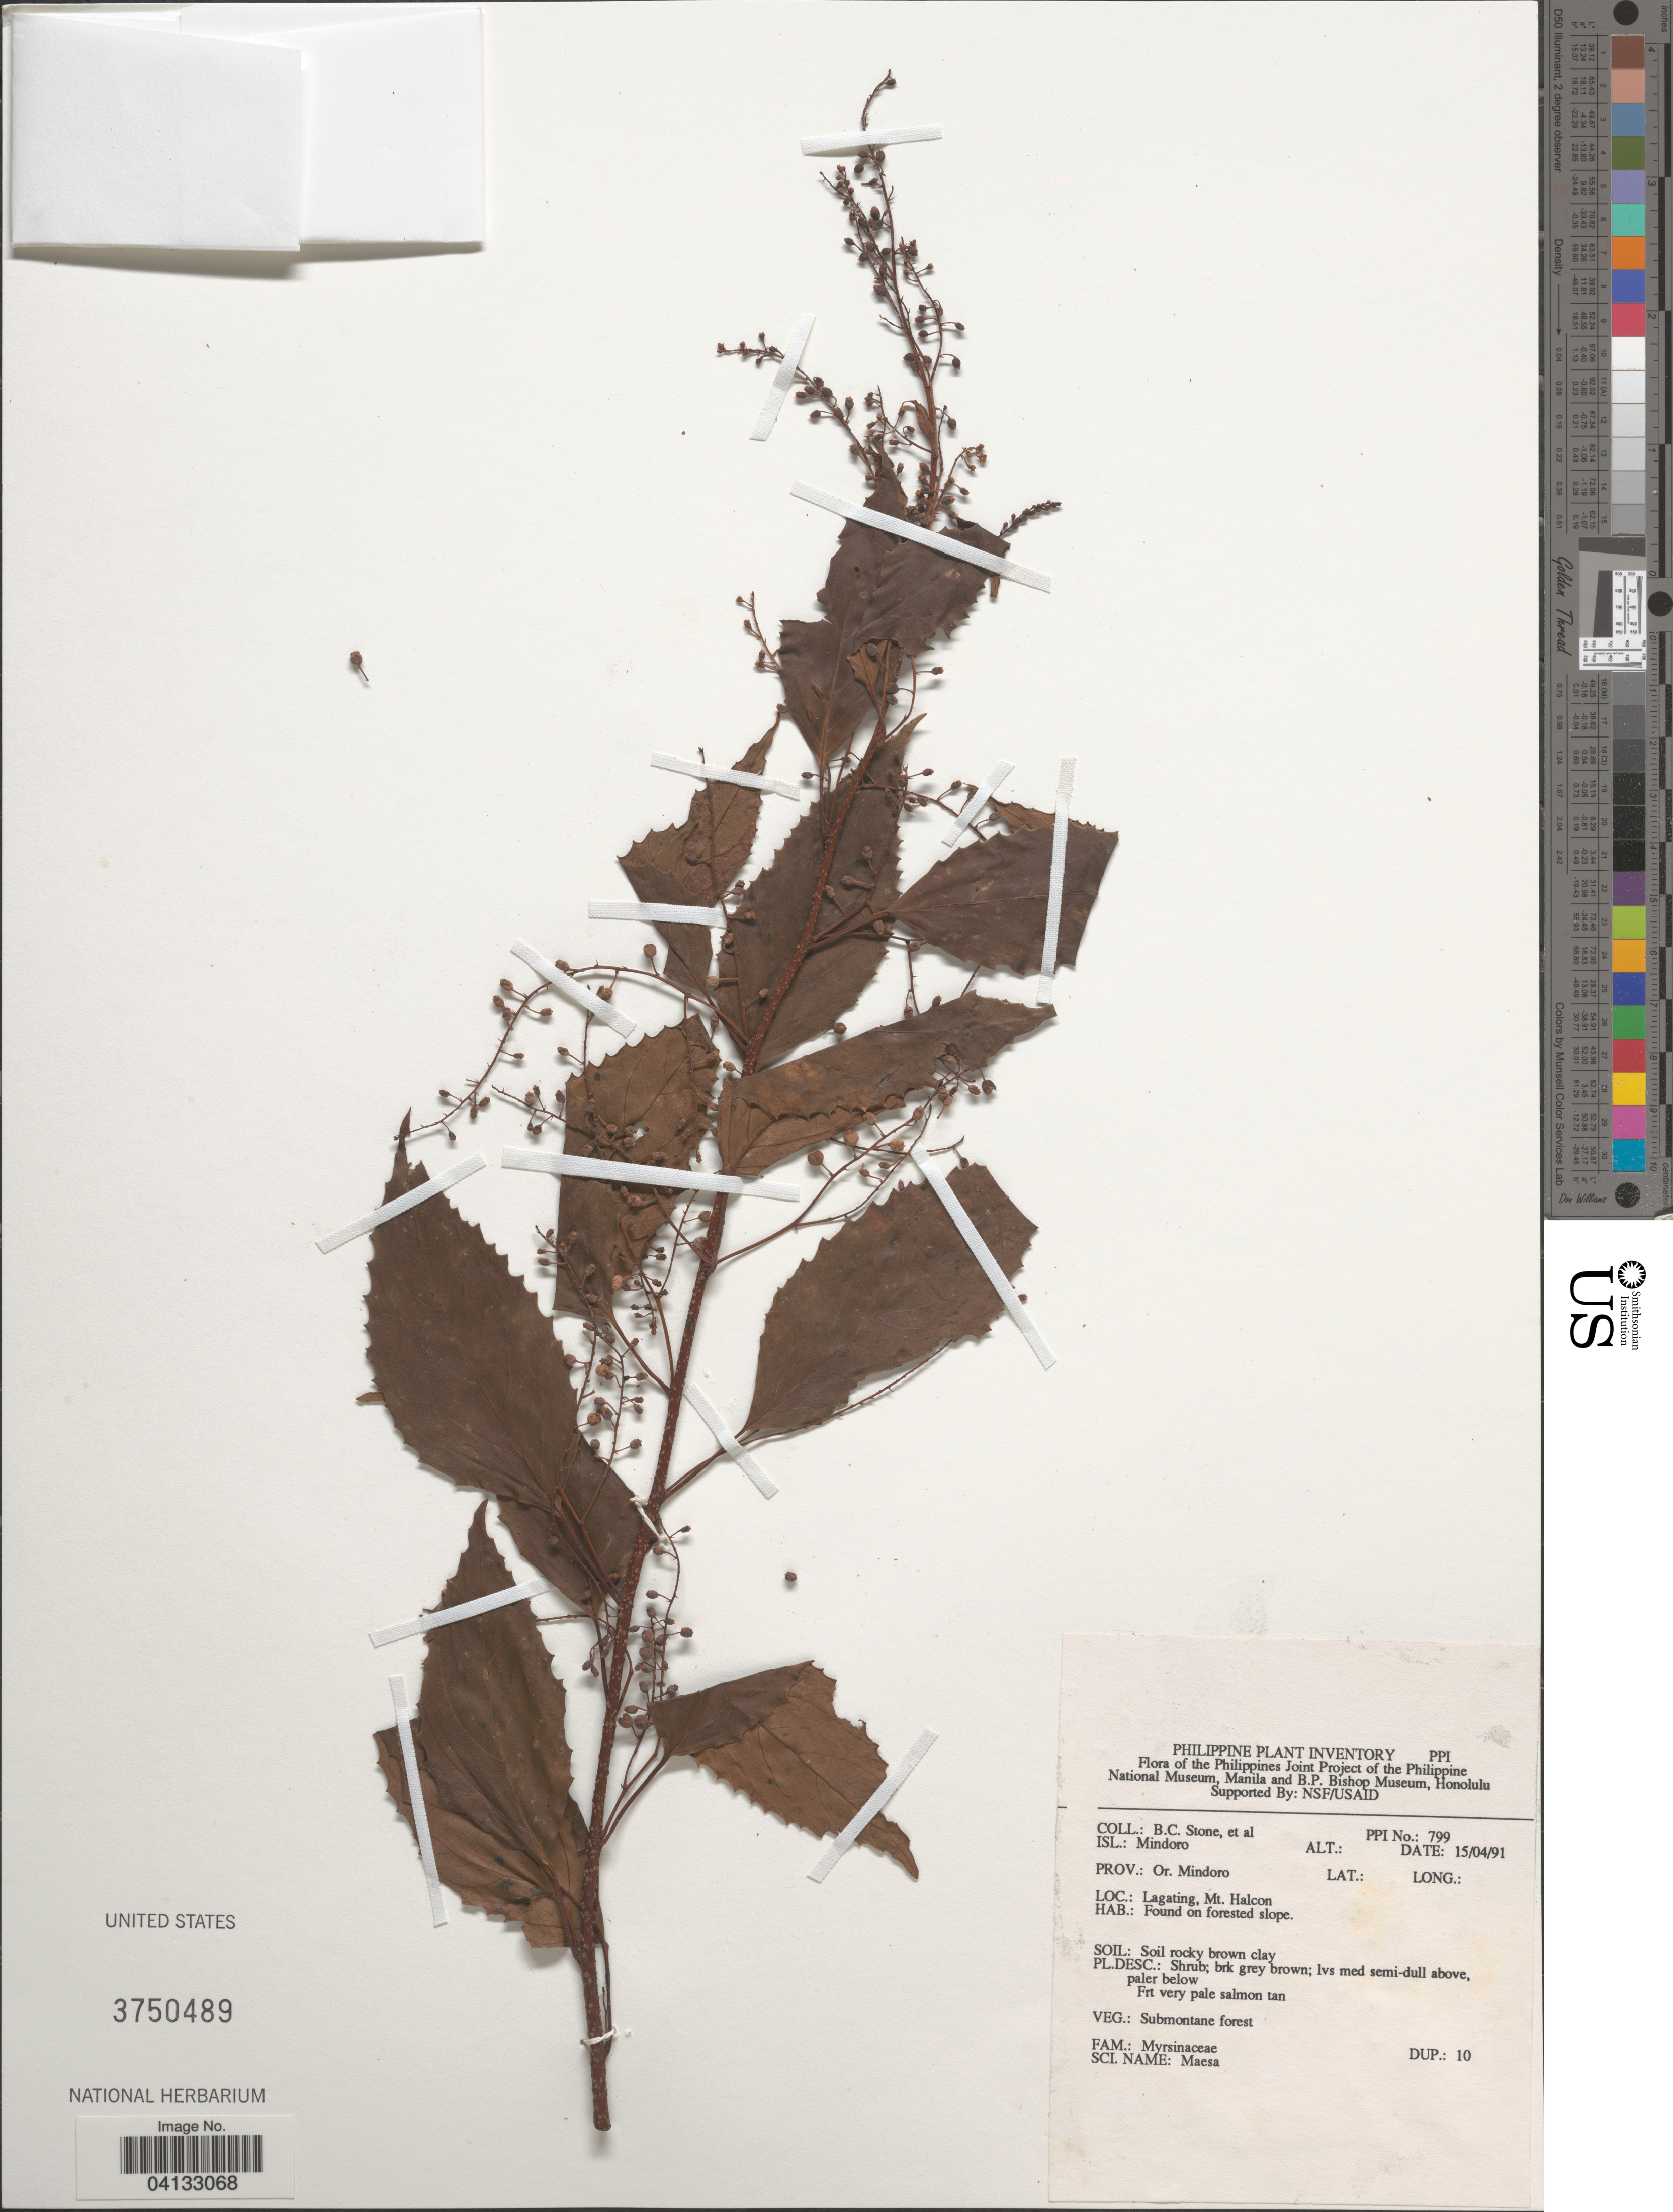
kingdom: Plantae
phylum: Tracheophyta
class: Magnoliopsida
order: Ericales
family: Primulaceae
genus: Maesa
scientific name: Maesa sp.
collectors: B. C. Stone & et al.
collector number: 799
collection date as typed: Transcribed d/m/y: 15/4/91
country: Philippines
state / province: Mimaropa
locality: Isl.: Mindoro. Prov.: Or. Mindoro. Lagating, Mt. Halcon.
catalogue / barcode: US 3750489